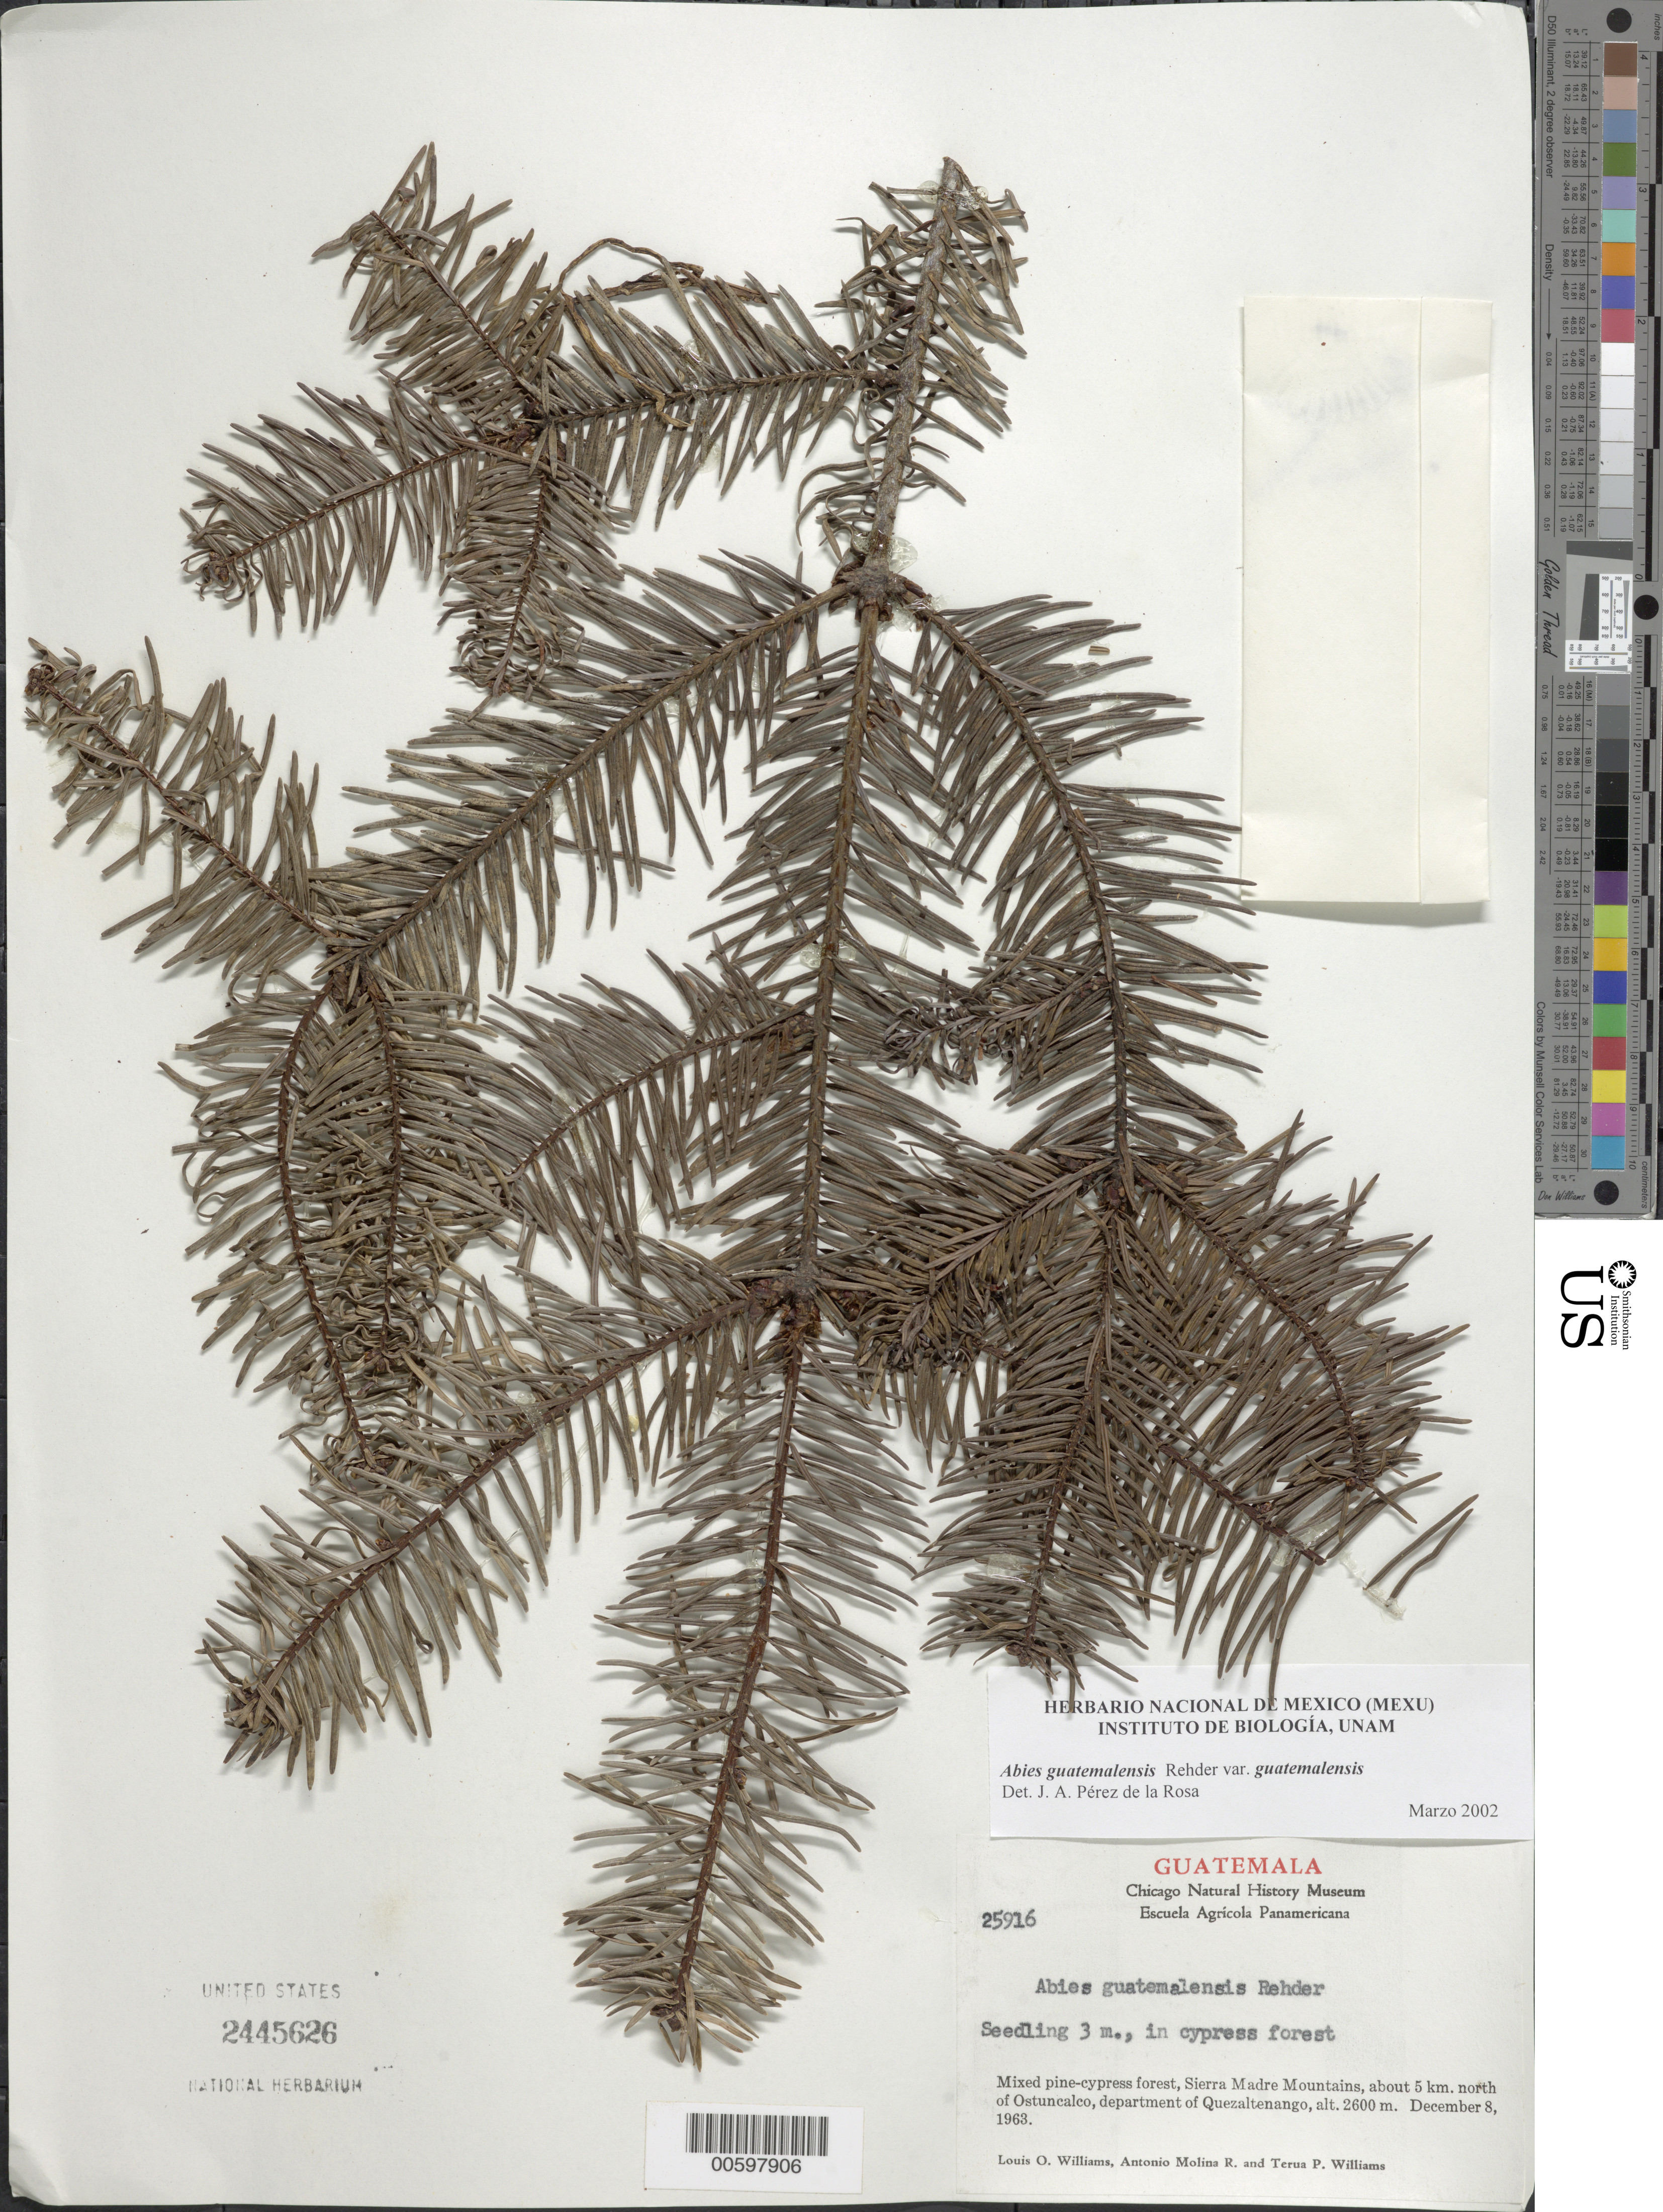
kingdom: Plantae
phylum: Tracheophyta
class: Pinopsida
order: Pinales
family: Pinaceae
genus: Abies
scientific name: Abies guatemalensis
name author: Rehder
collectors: L. O. Williams, A. Molina R. & T. P. Williams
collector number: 25916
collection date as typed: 08 Dec 1963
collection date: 1963-12-08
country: Guatemala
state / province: Quetzaltenango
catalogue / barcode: US 2445626